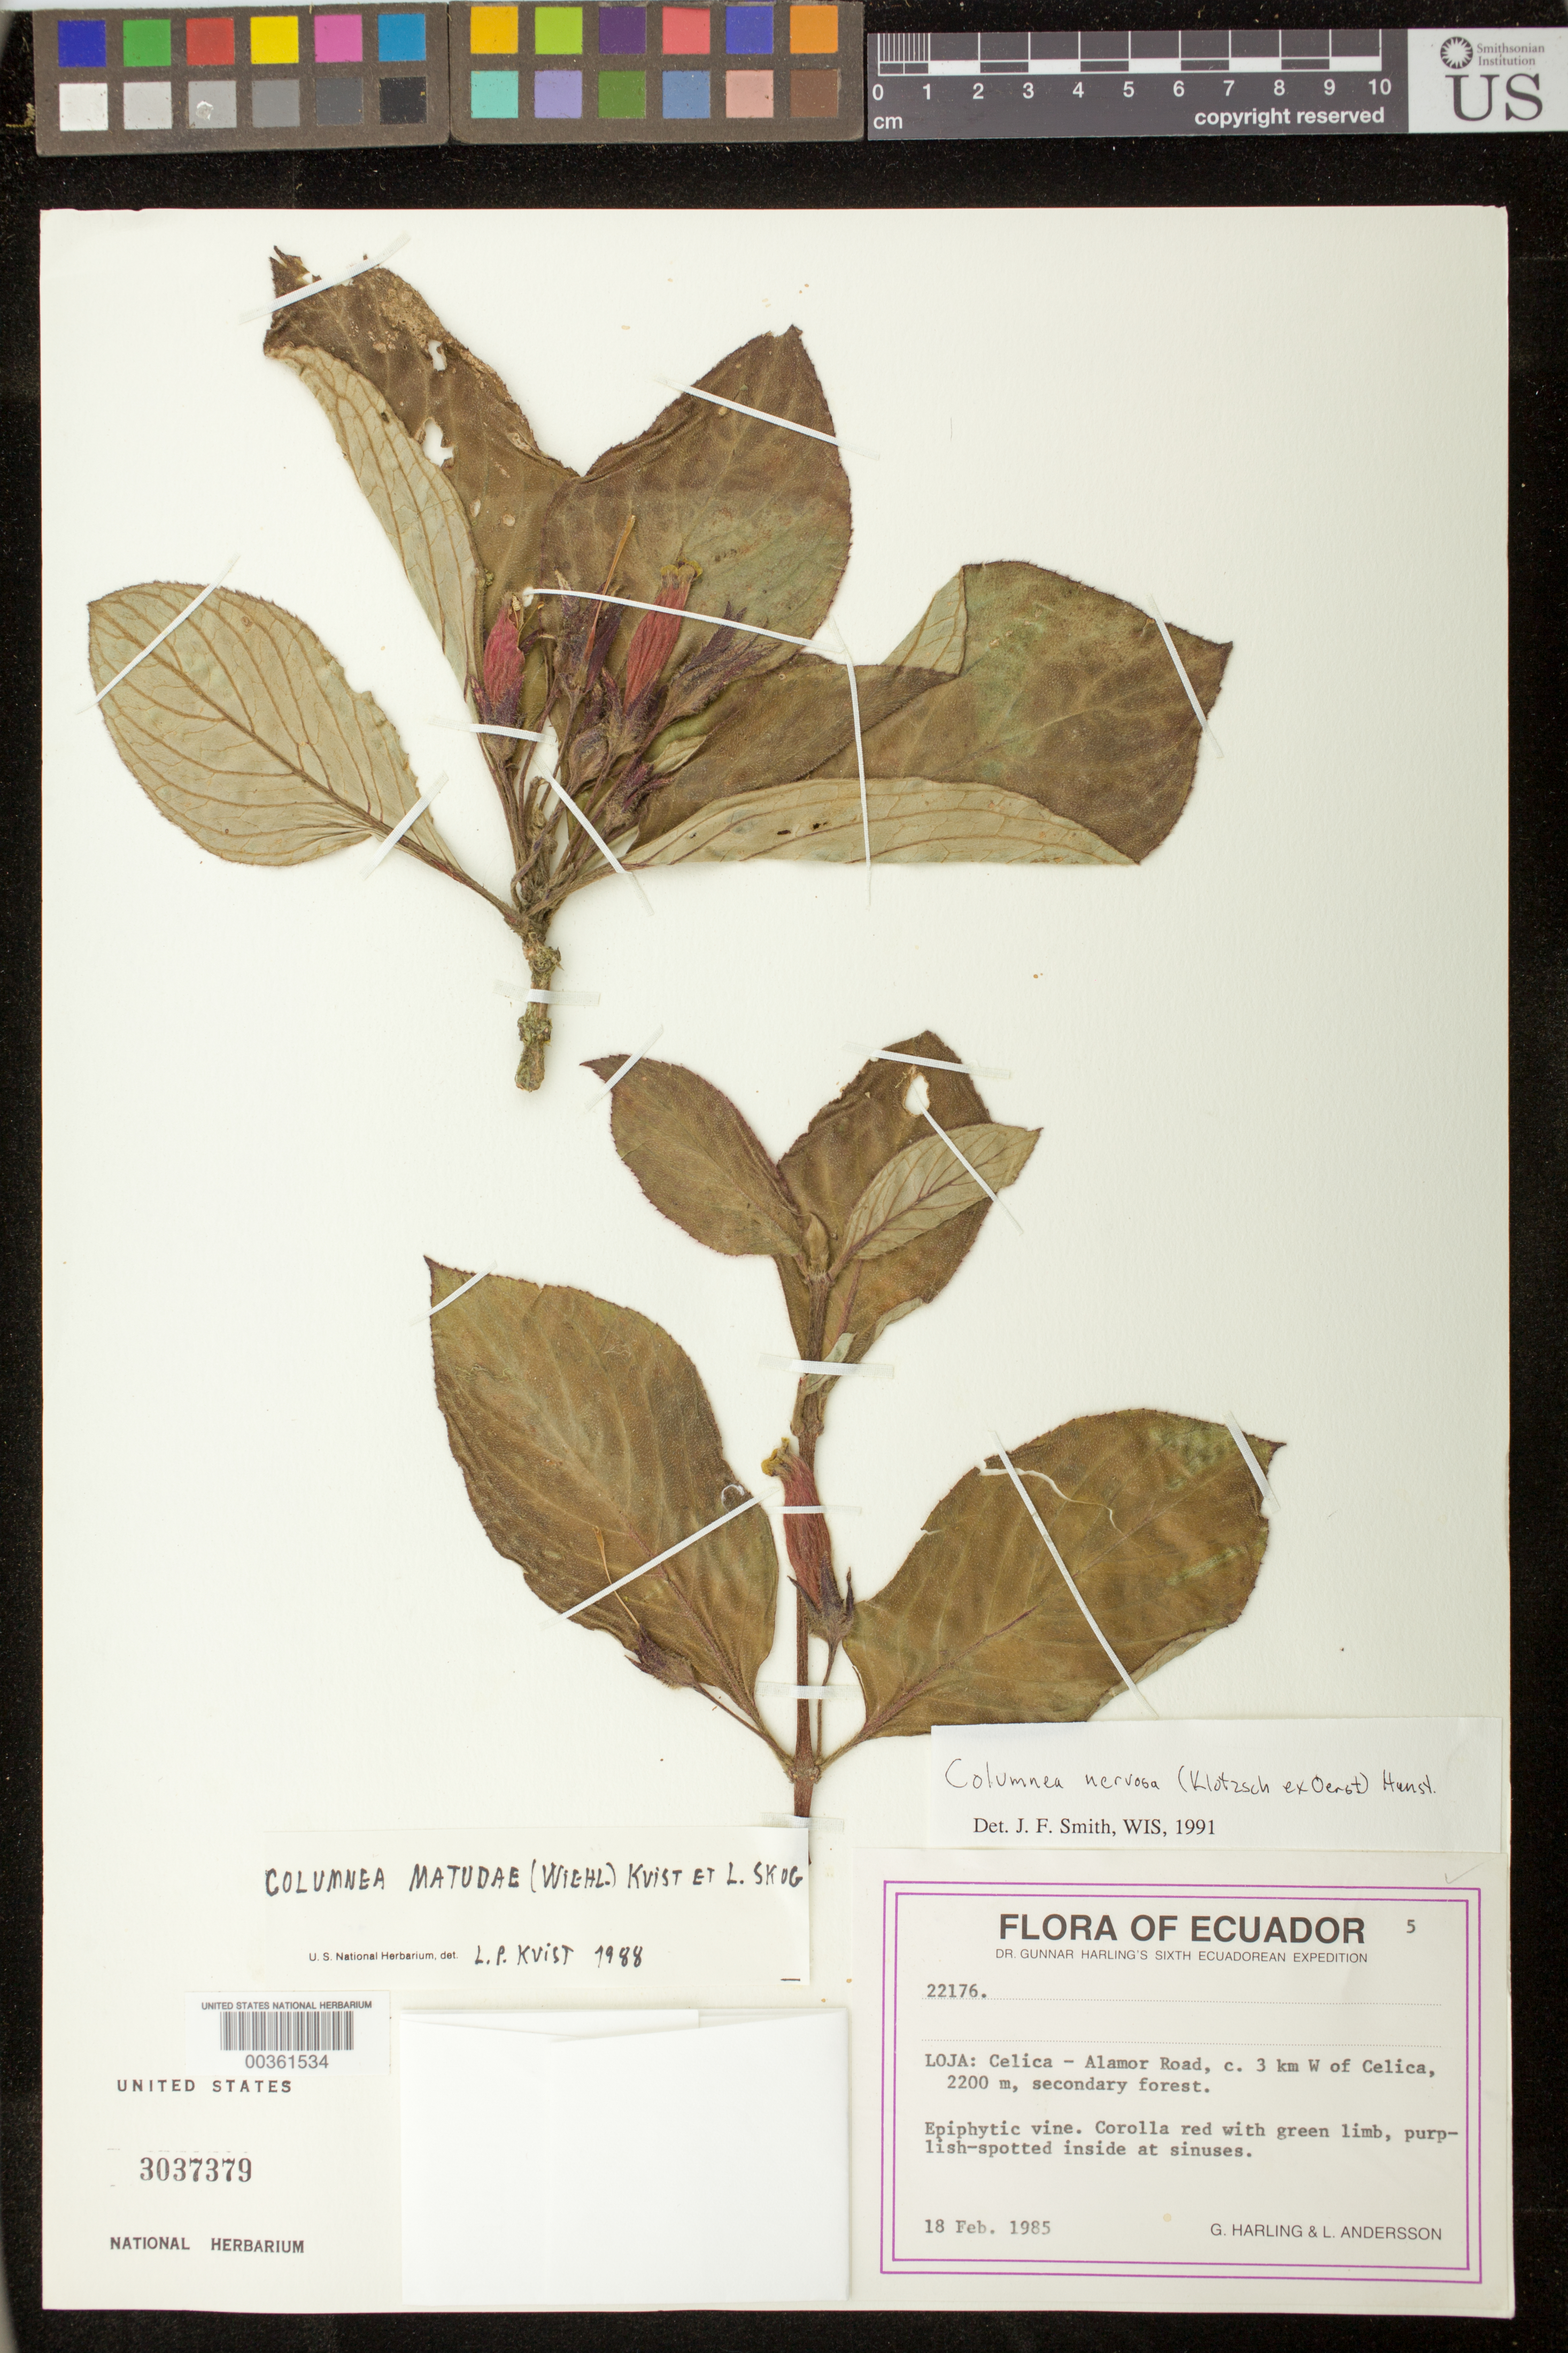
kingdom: Plantae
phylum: Tracheophyta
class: Magnoliopsida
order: Lamiales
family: Gesneriaceae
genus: Columnea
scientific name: Columnea nervosa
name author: (Klotzsch ex Oerst.) Hanst.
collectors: G. Harling & L. Andersson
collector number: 22176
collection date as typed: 18 Feb 1985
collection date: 1985-02-18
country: Ecuador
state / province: Loja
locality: Celica - Alamor road, C. 3 km W of Celica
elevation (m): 2200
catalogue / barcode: US 3037379